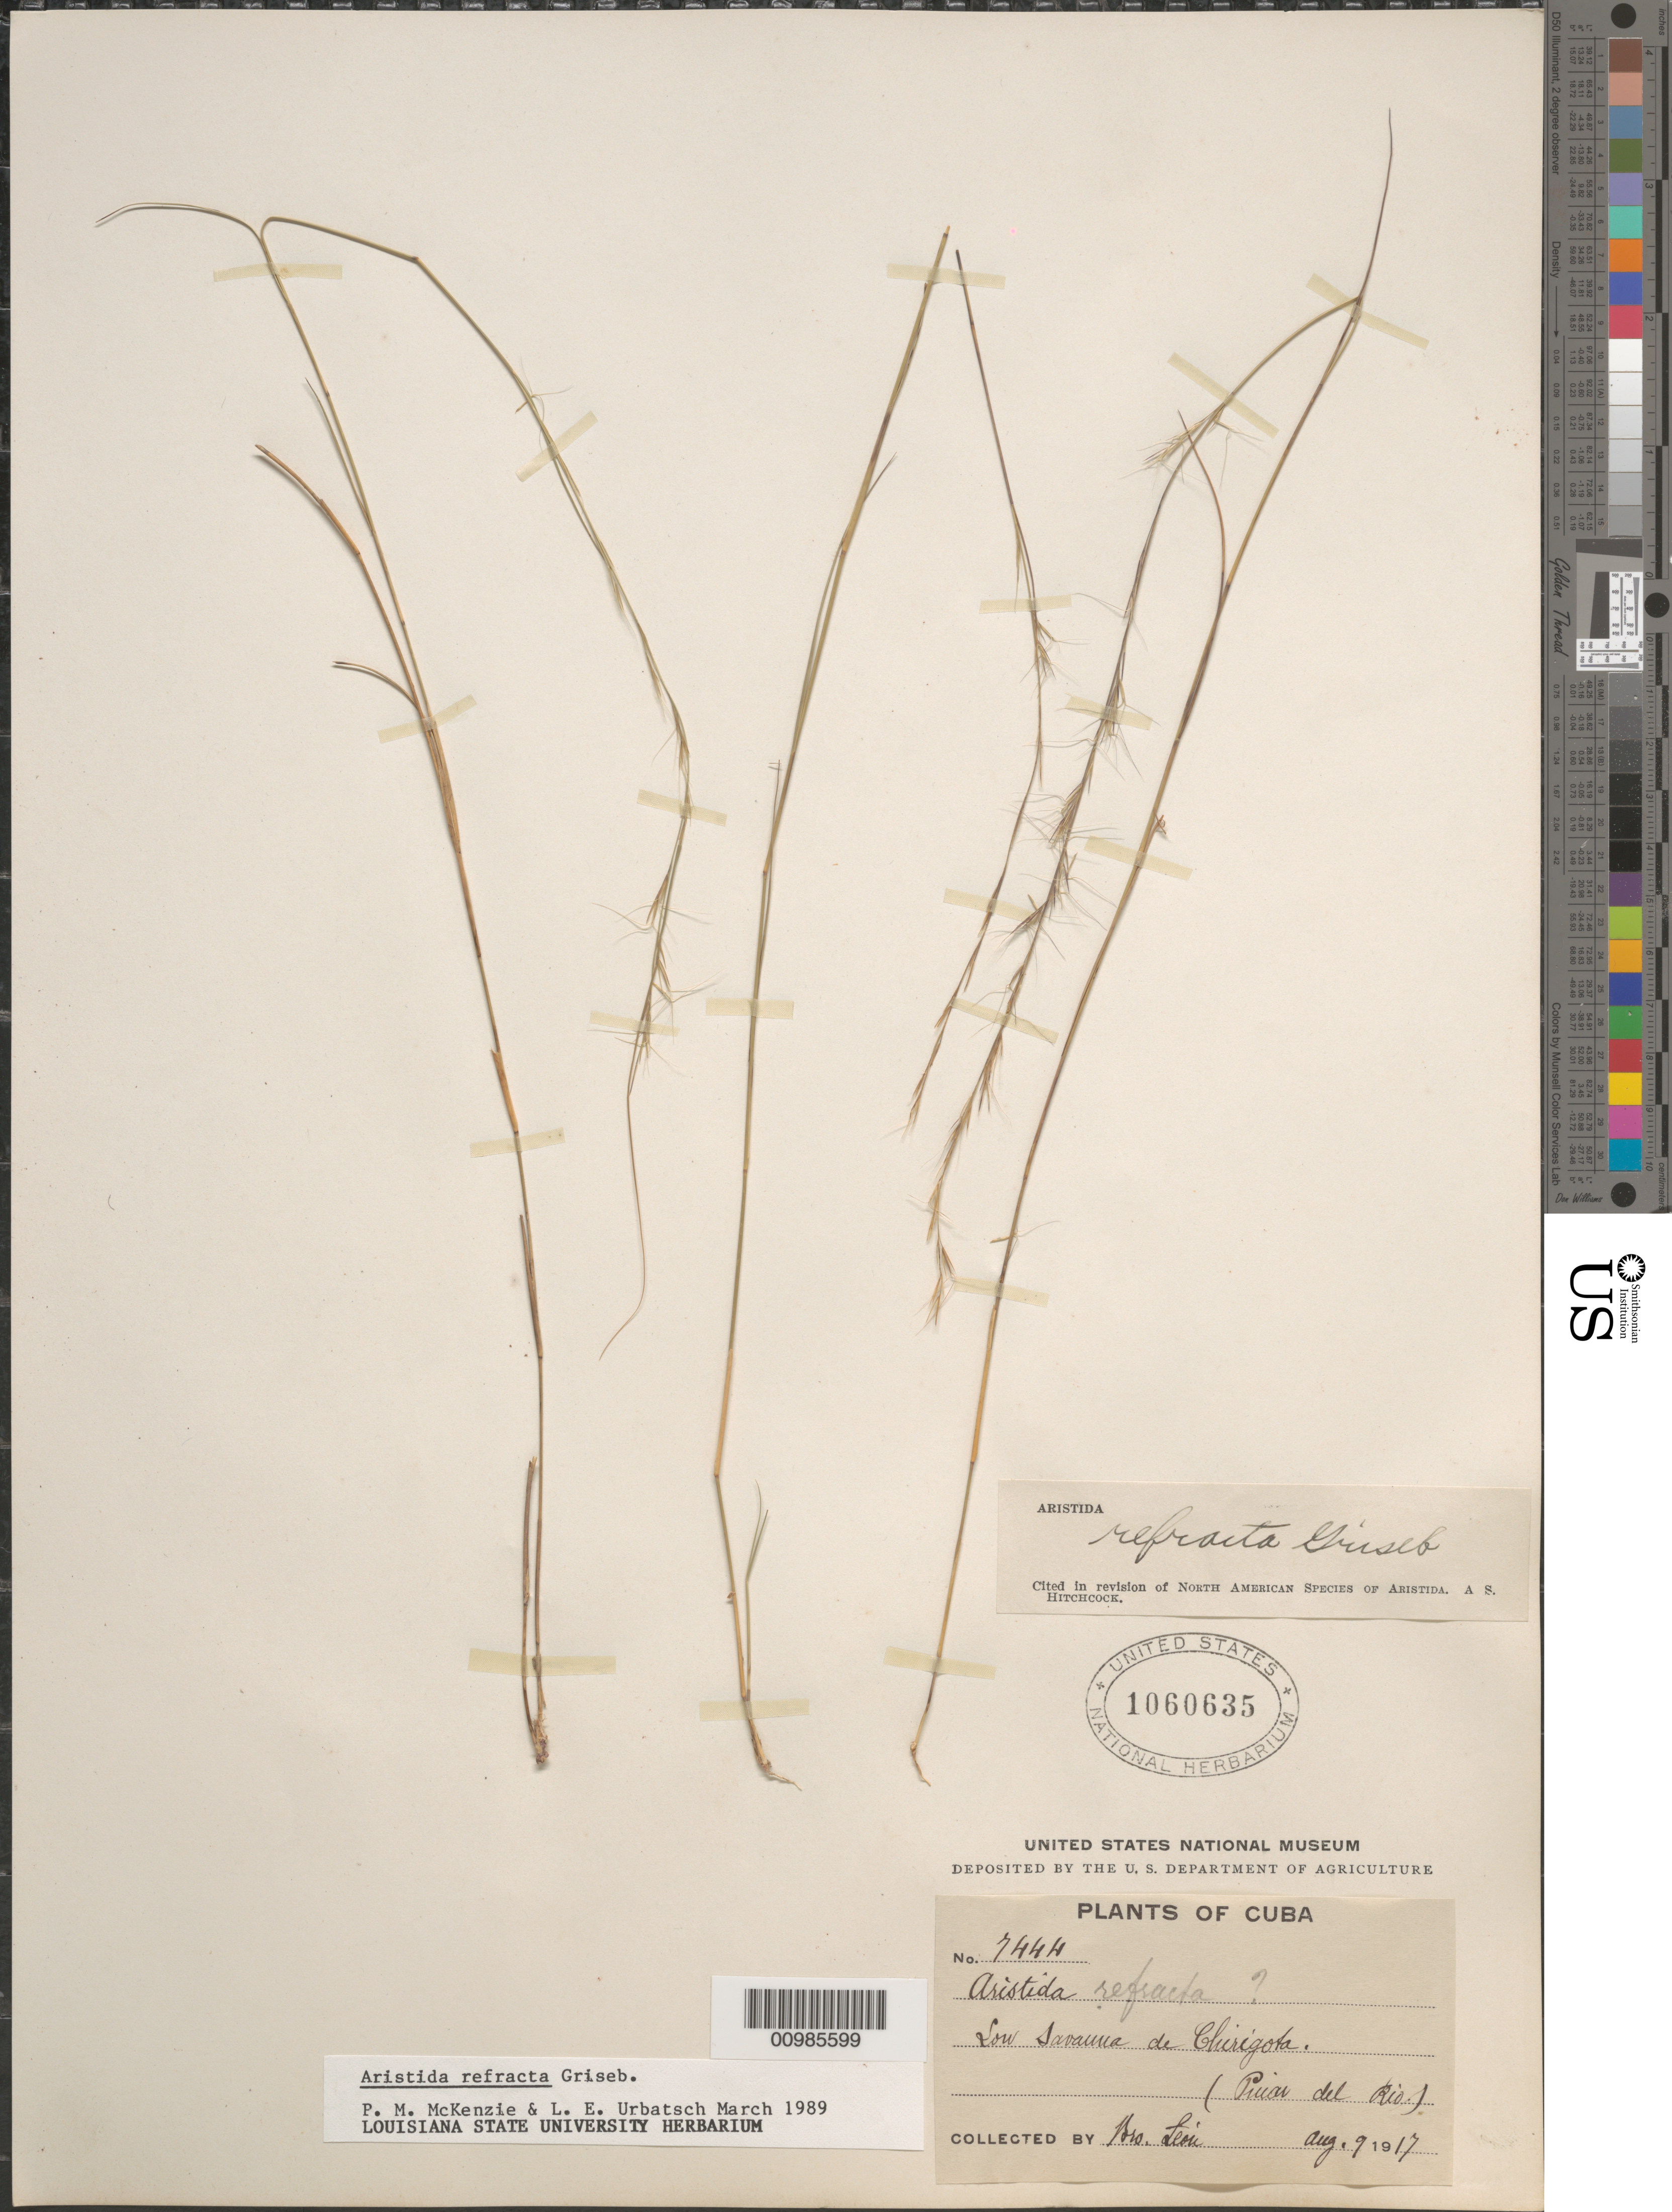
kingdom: Plantae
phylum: Tracheophyta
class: Liliopsida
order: Poales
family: Poaceae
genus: Aristida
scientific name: Aristida refracta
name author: Griseb.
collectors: Bro. León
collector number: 7444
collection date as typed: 09 Aug 1917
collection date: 1917-08-09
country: Cuba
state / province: Pinar del Rio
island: Cuba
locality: Savanna de Chirigota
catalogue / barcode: US 1060635